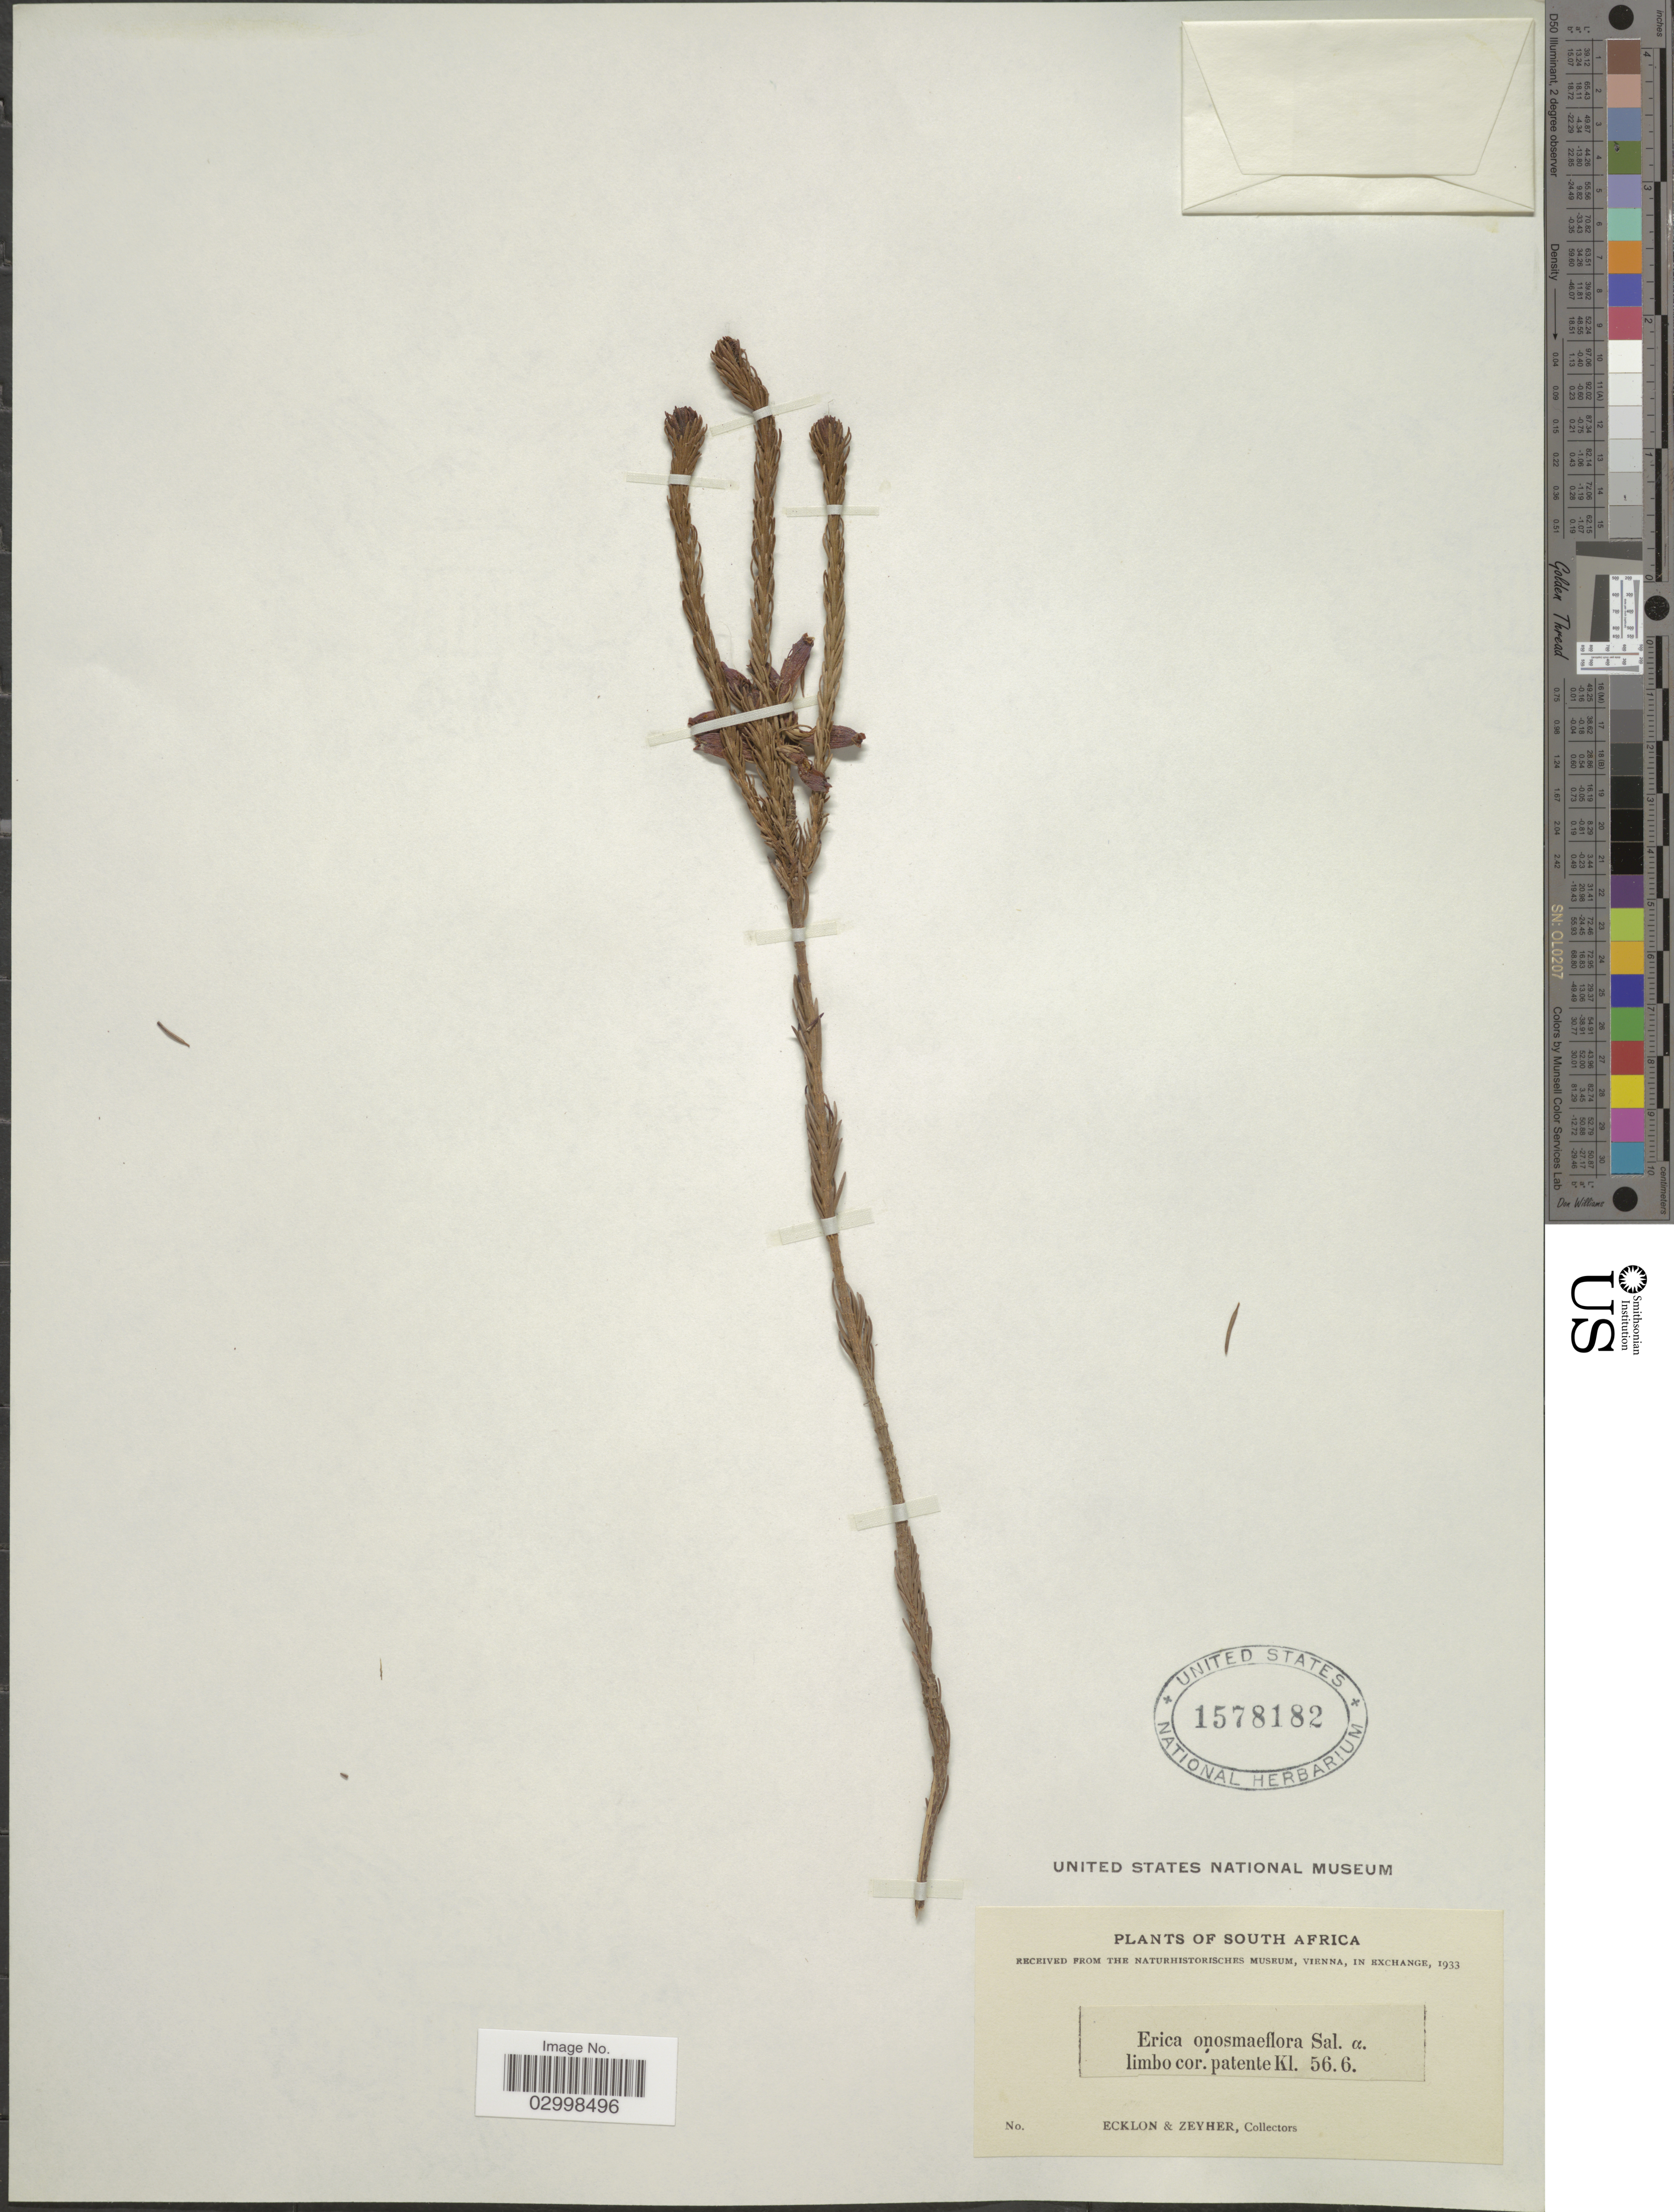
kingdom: Plantae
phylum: Tracheophyta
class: Magnoliopsida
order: Ericales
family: Ericaceae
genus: Erica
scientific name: Erica onosmiflora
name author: Salisb.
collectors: -. Ecklon & -. Zeyher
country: South Africa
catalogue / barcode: US 1578182